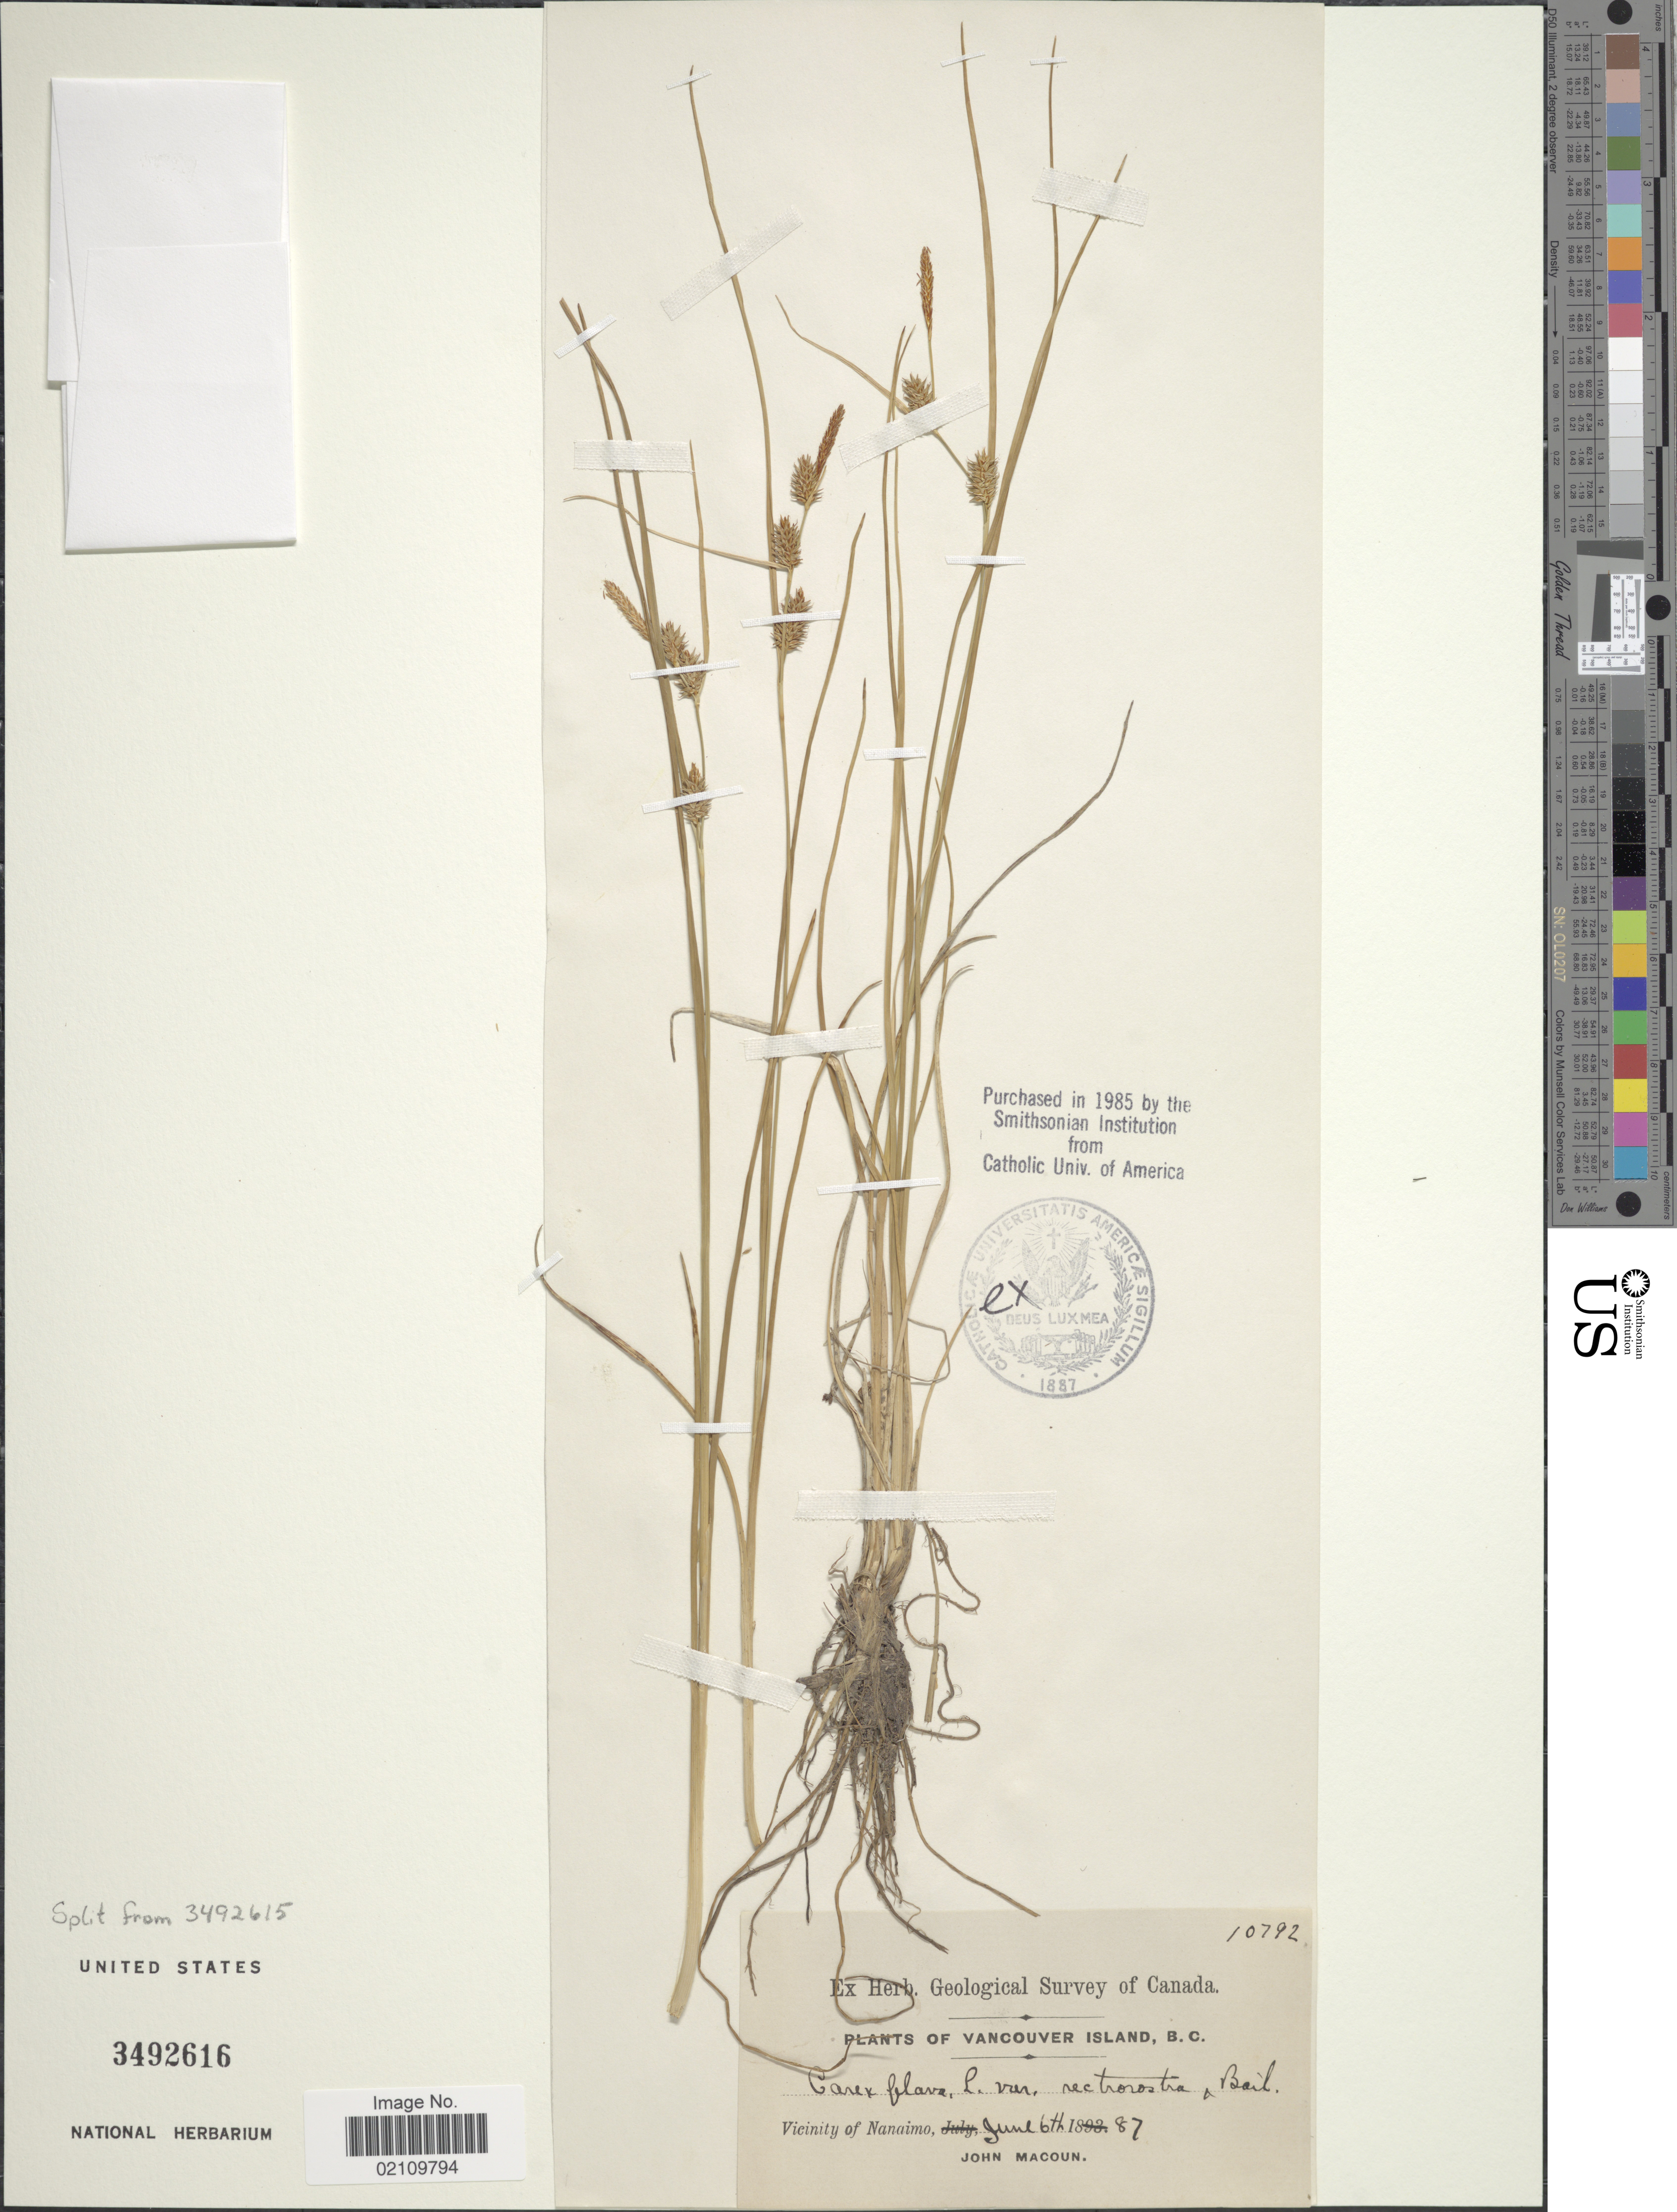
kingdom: Plantae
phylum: Tracheophyta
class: Liliopsida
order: Poales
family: Cyperaceae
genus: Carex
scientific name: Carex flava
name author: L.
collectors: J. Macoun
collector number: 10792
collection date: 1887-06-06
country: Canada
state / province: British Columbia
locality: Vancouver Island. Vicinity of Nanaimo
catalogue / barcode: US 3492616